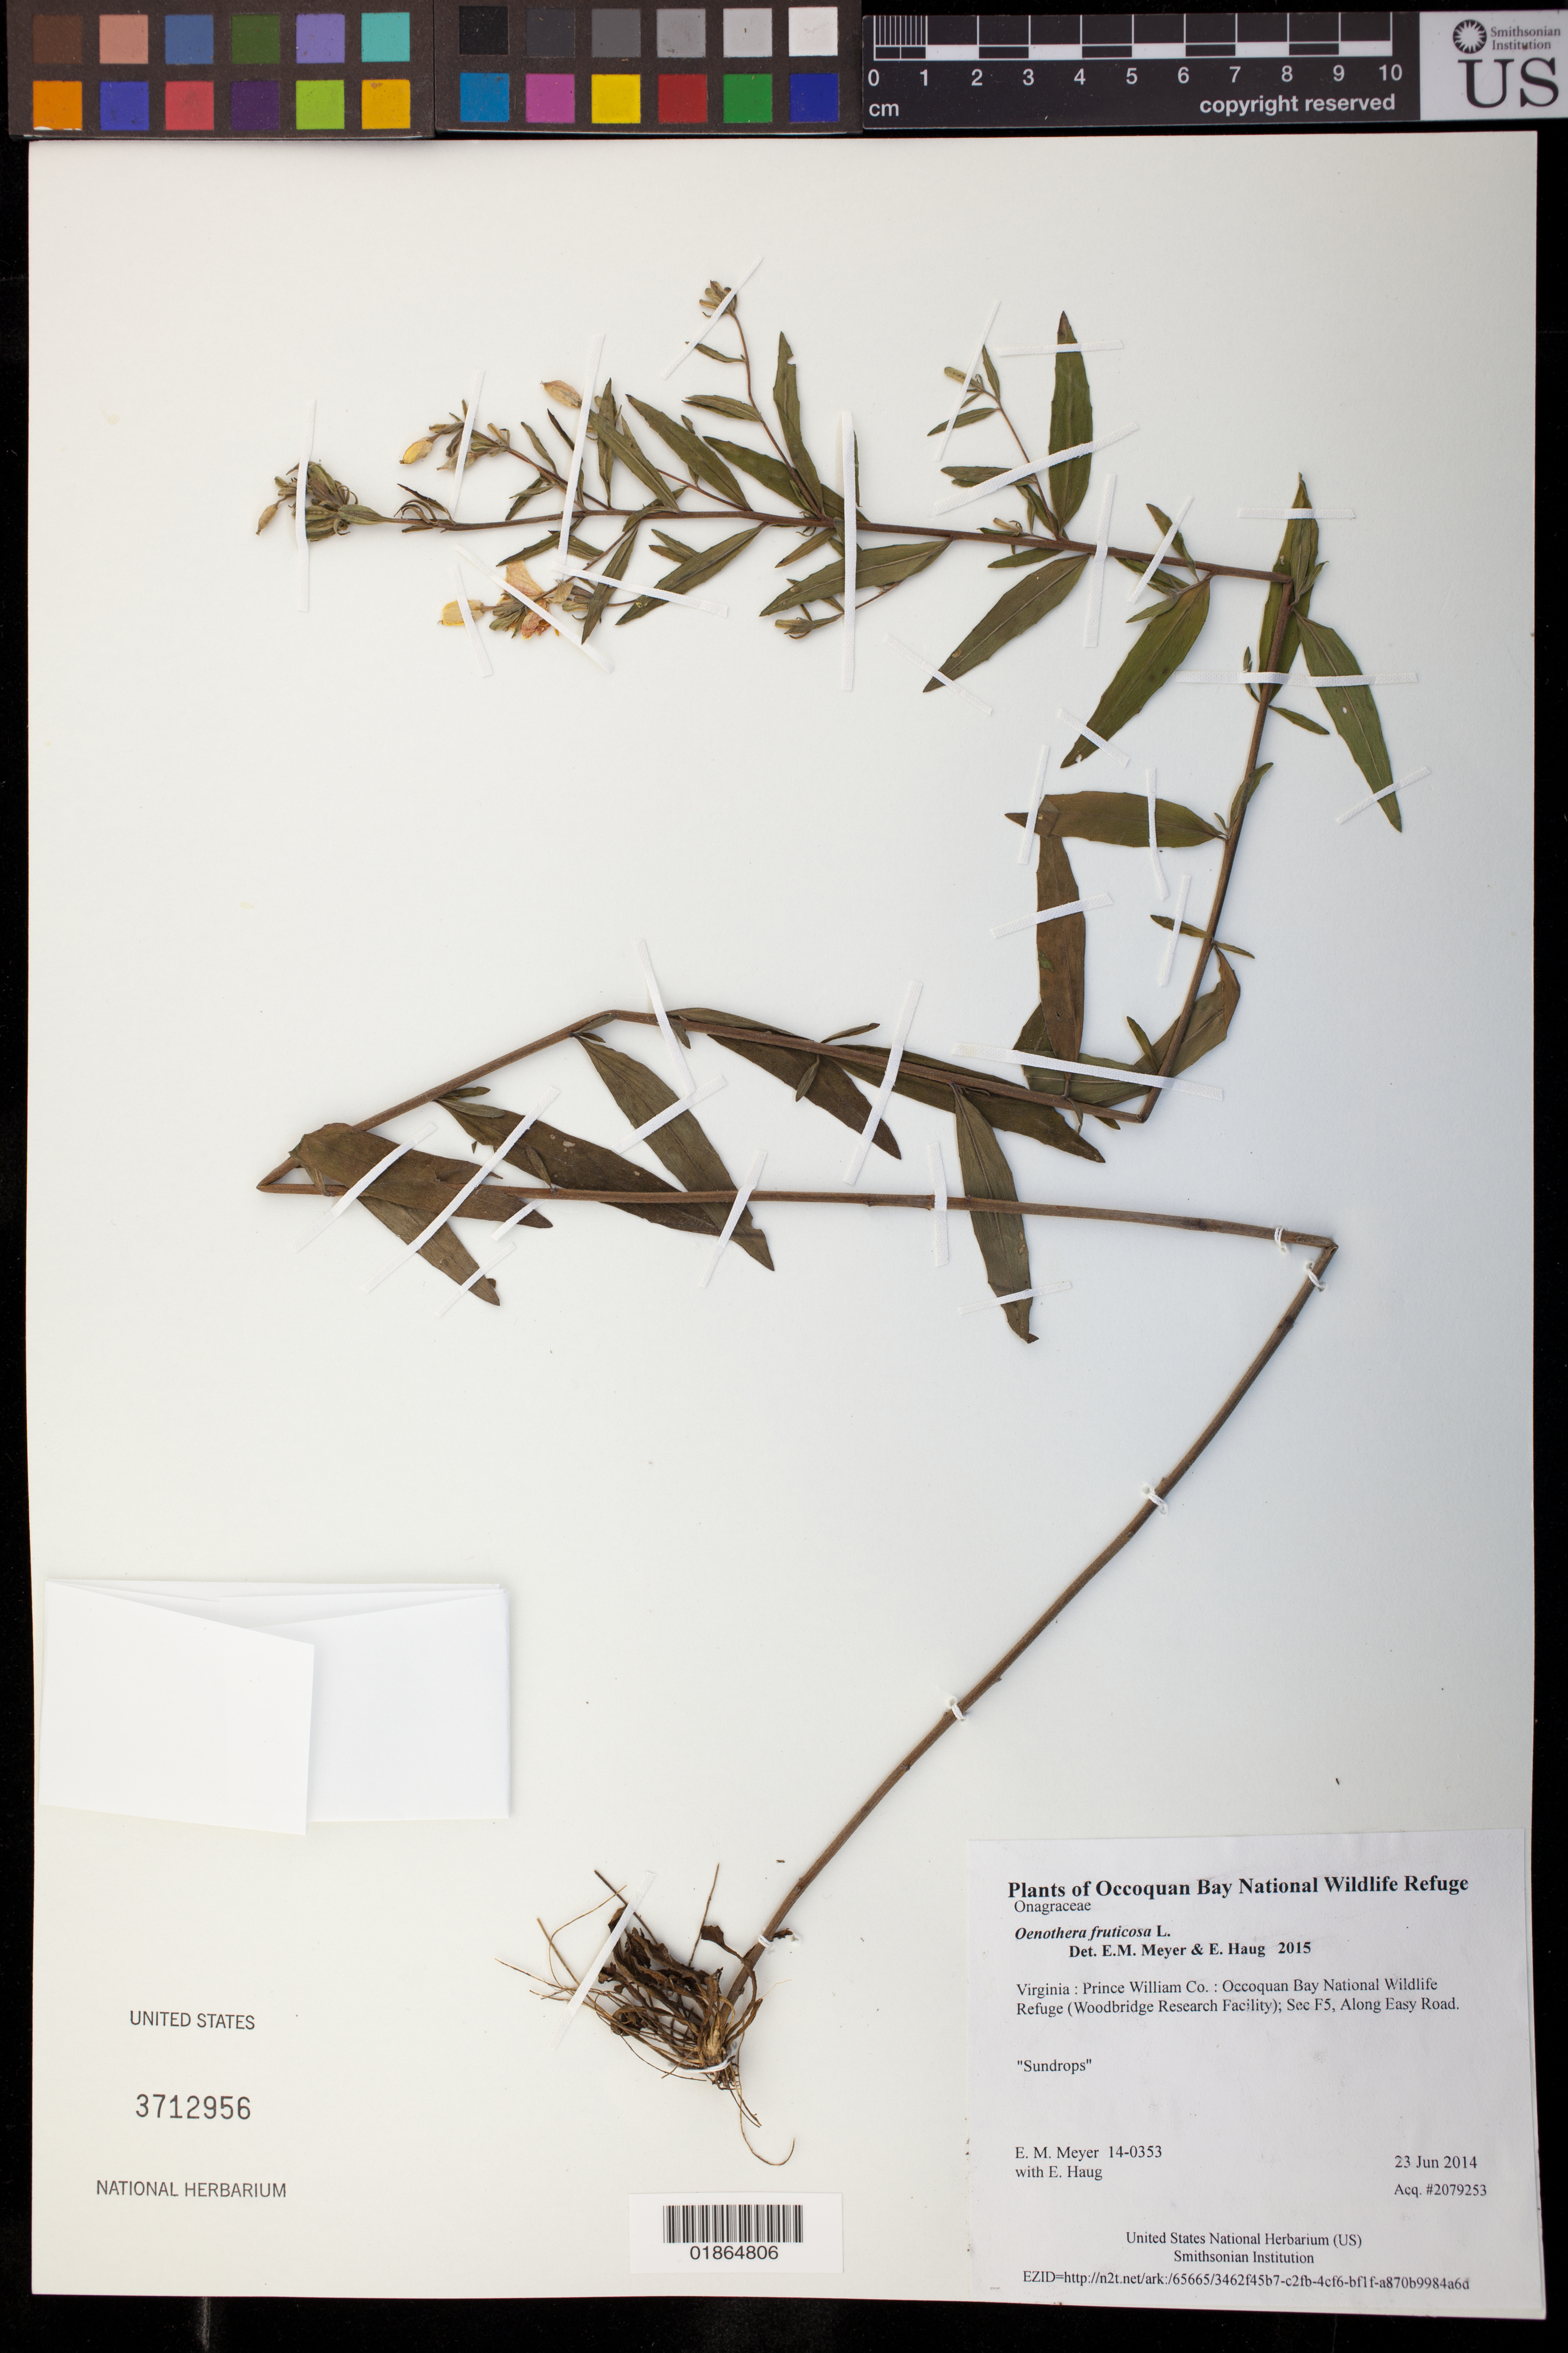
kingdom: Plantae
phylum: Tracheophyta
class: Magnoliopsida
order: Myrtales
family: Onagraceae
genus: Oenothera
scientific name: Oenothera fruticosa subsp. fruticosa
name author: L.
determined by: Wagner, W. L., (BOT), Smithsonian Institution - National Museum of Natural History (UNITED STATES)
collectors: E. M. Meyer & E. Haug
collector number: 14-0353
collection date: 2014-06-23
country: United States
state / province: Virginia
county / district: Prince William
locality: Occoquan Bay National Wildlife Refuge (Woodbridge Research Facility); Sec F5, Along Easy Road.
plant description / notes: Sundrops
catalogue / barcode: US 3712956